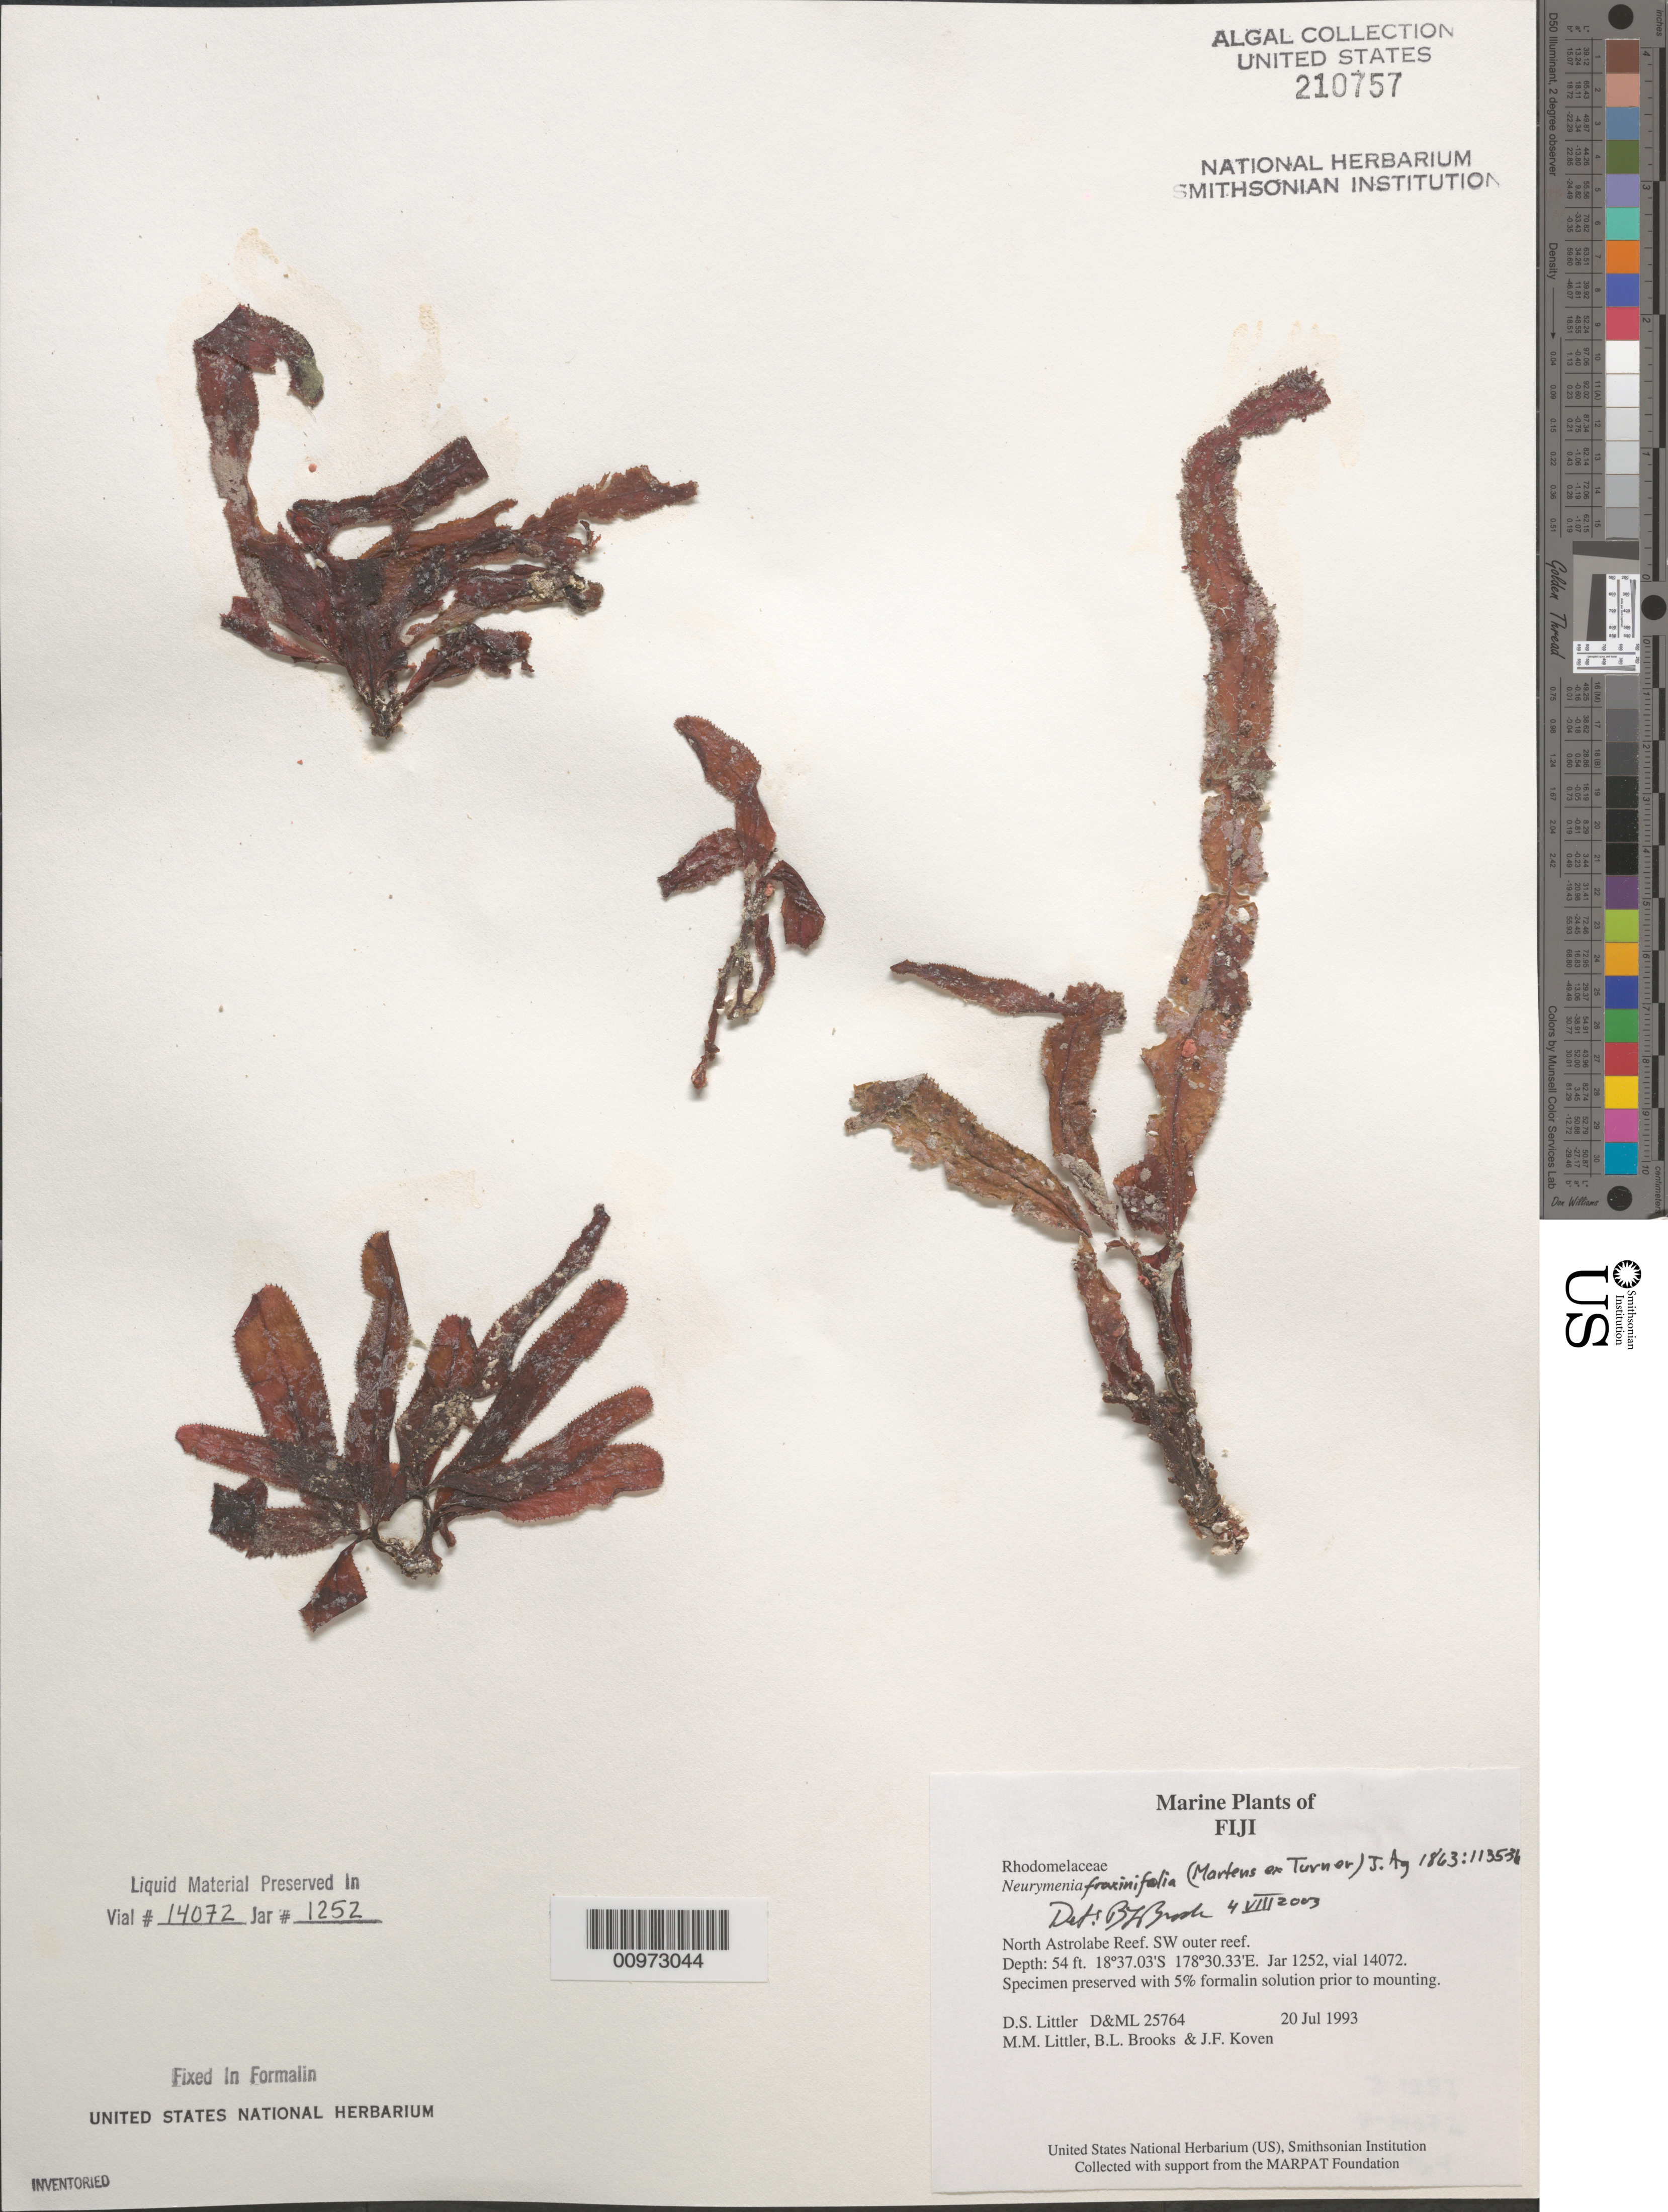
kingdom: Plantae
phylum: Rhodophyta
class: Florideophyceae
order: Ceramiales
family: Rhodomelaceae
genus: Neurymenia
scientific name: Neurymenia fraxinifolia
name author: (Mert. ex Turner) J. Agardh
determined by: Brooks, B. L., (BOT), Smithsonian Institution - National Museum of Natural History (UNITED STATES)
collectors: D. S. Littler, M. M. Littler, B. Brooks & J. Koven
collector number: D&ML 25764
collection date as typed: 20 Jul 1993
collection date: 1993-07-20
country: Fiji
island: North Astrolabe Reef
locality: North Astrolabe Reef, southwest outer reef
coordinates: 18 37.03'S, 178 30.33'E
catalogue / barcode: US 210757